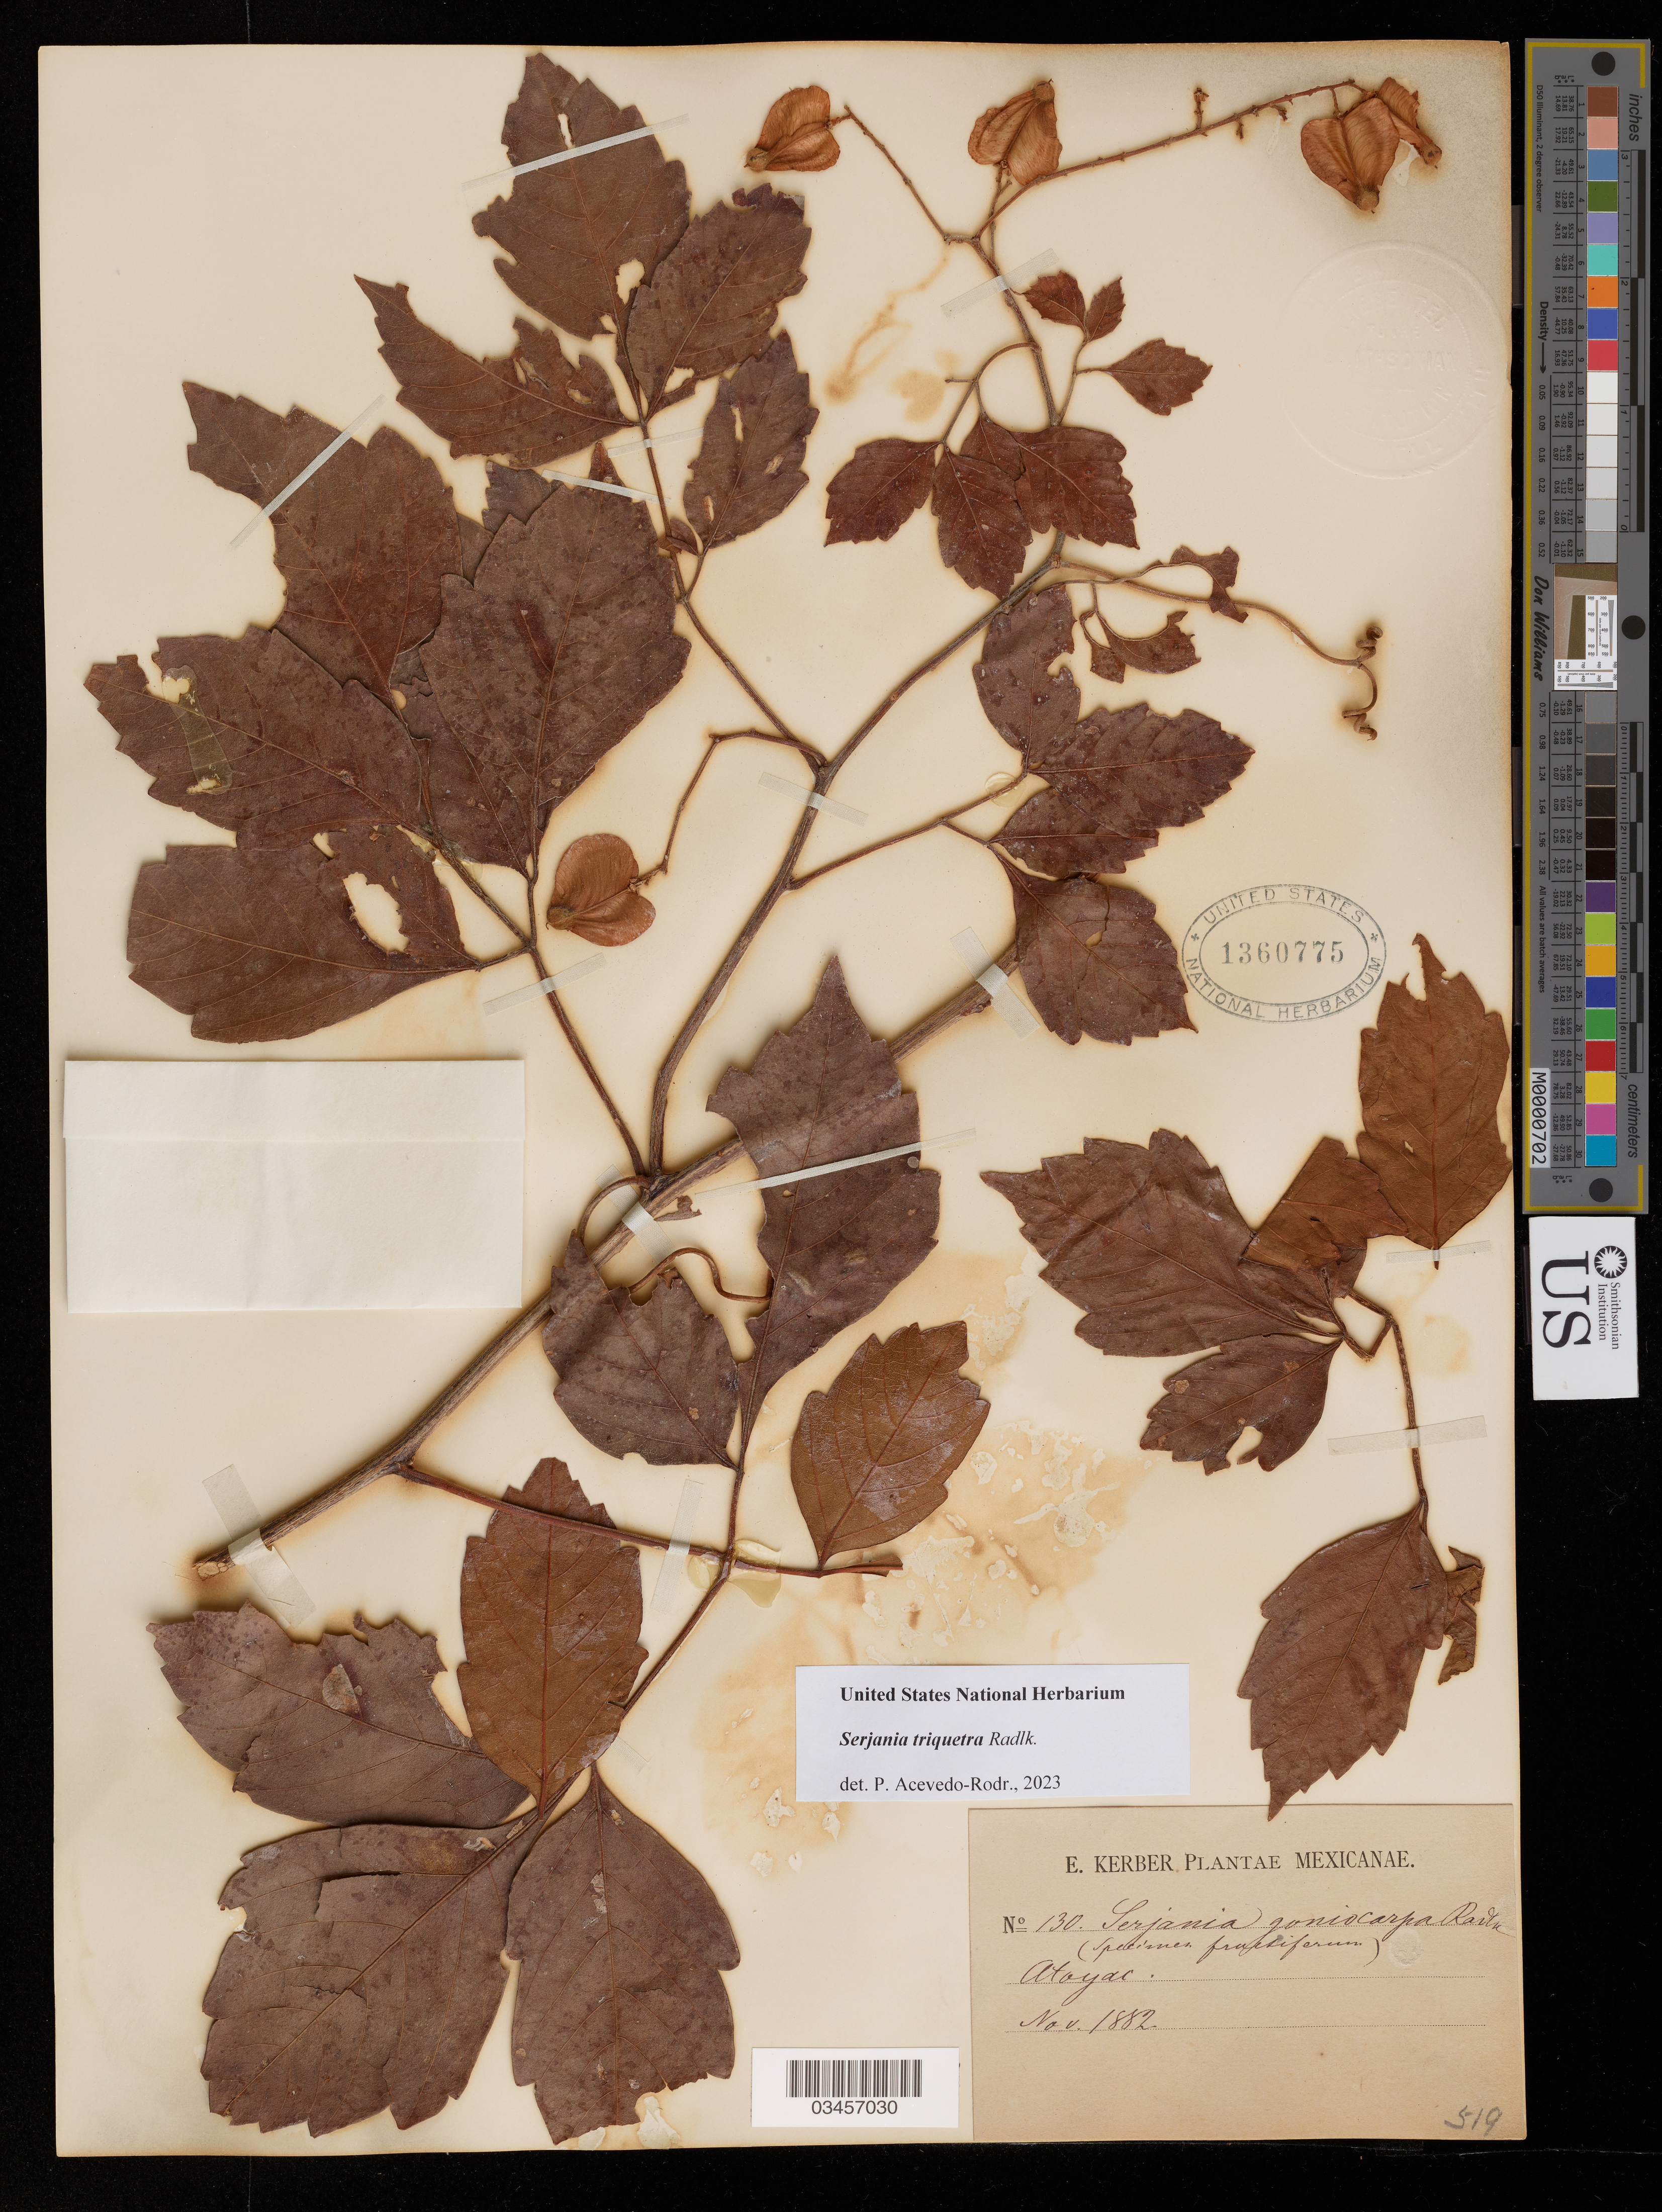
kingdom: Plantae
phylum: Tracheophyta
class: Magnoliopsida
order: Sapindales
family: Sapindaceae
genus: Serjania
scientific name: Serjania triquetra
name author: Radlk.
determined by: Acevedo-Rodriguez, P., (US), Smithsonian Institution - National Museum of Natural History (UNITED STATES)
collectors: E. Kerber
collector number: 130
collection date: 1882-11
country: Mexico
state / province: Jalisco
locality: Atoyac.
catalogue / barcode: US 1360775